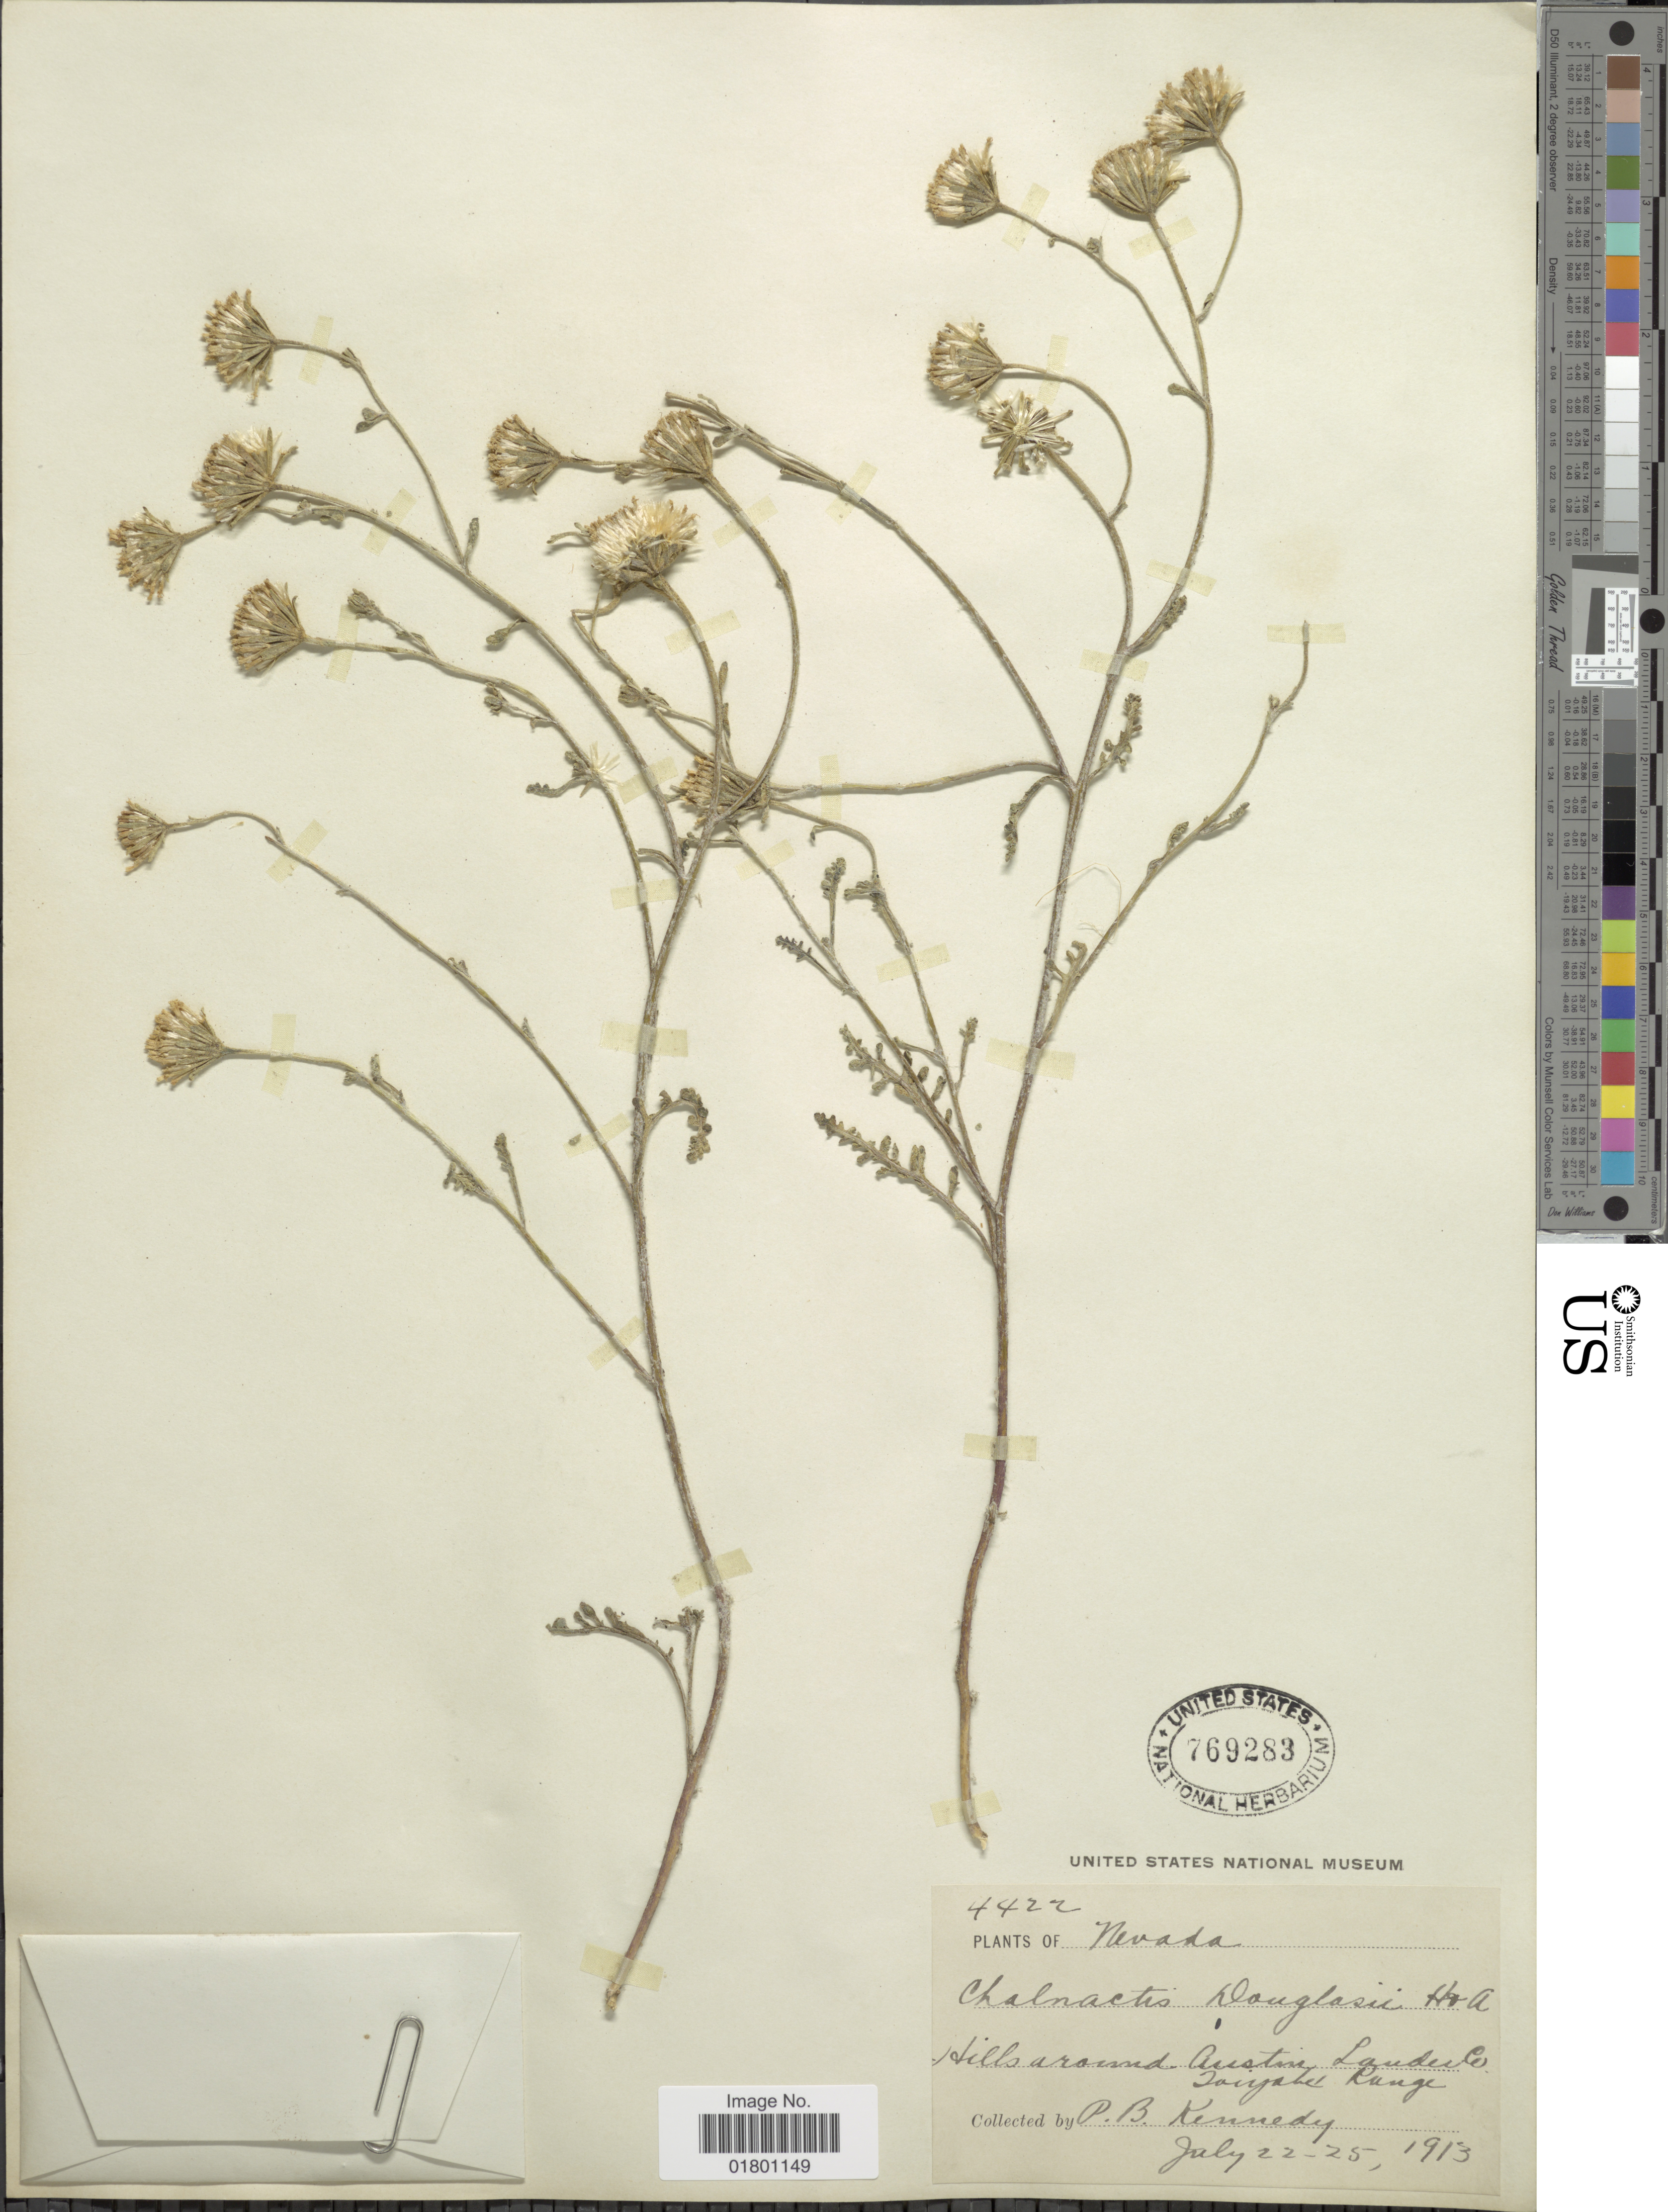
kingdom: Plantae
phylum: Tracheophyta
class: Magnoliopsida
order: Asterales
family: Asteraceae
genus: Chaenactis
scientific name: Chaenactis douglasii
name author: Hook. & Arn.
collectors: P. B. Kennedy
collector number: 4422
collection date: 1913-07-22/1913-07-25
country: United States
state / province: Nevada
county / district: Lander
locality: Toiyabe Range, hills around Austin, Lander Co.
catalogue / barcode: US 769283